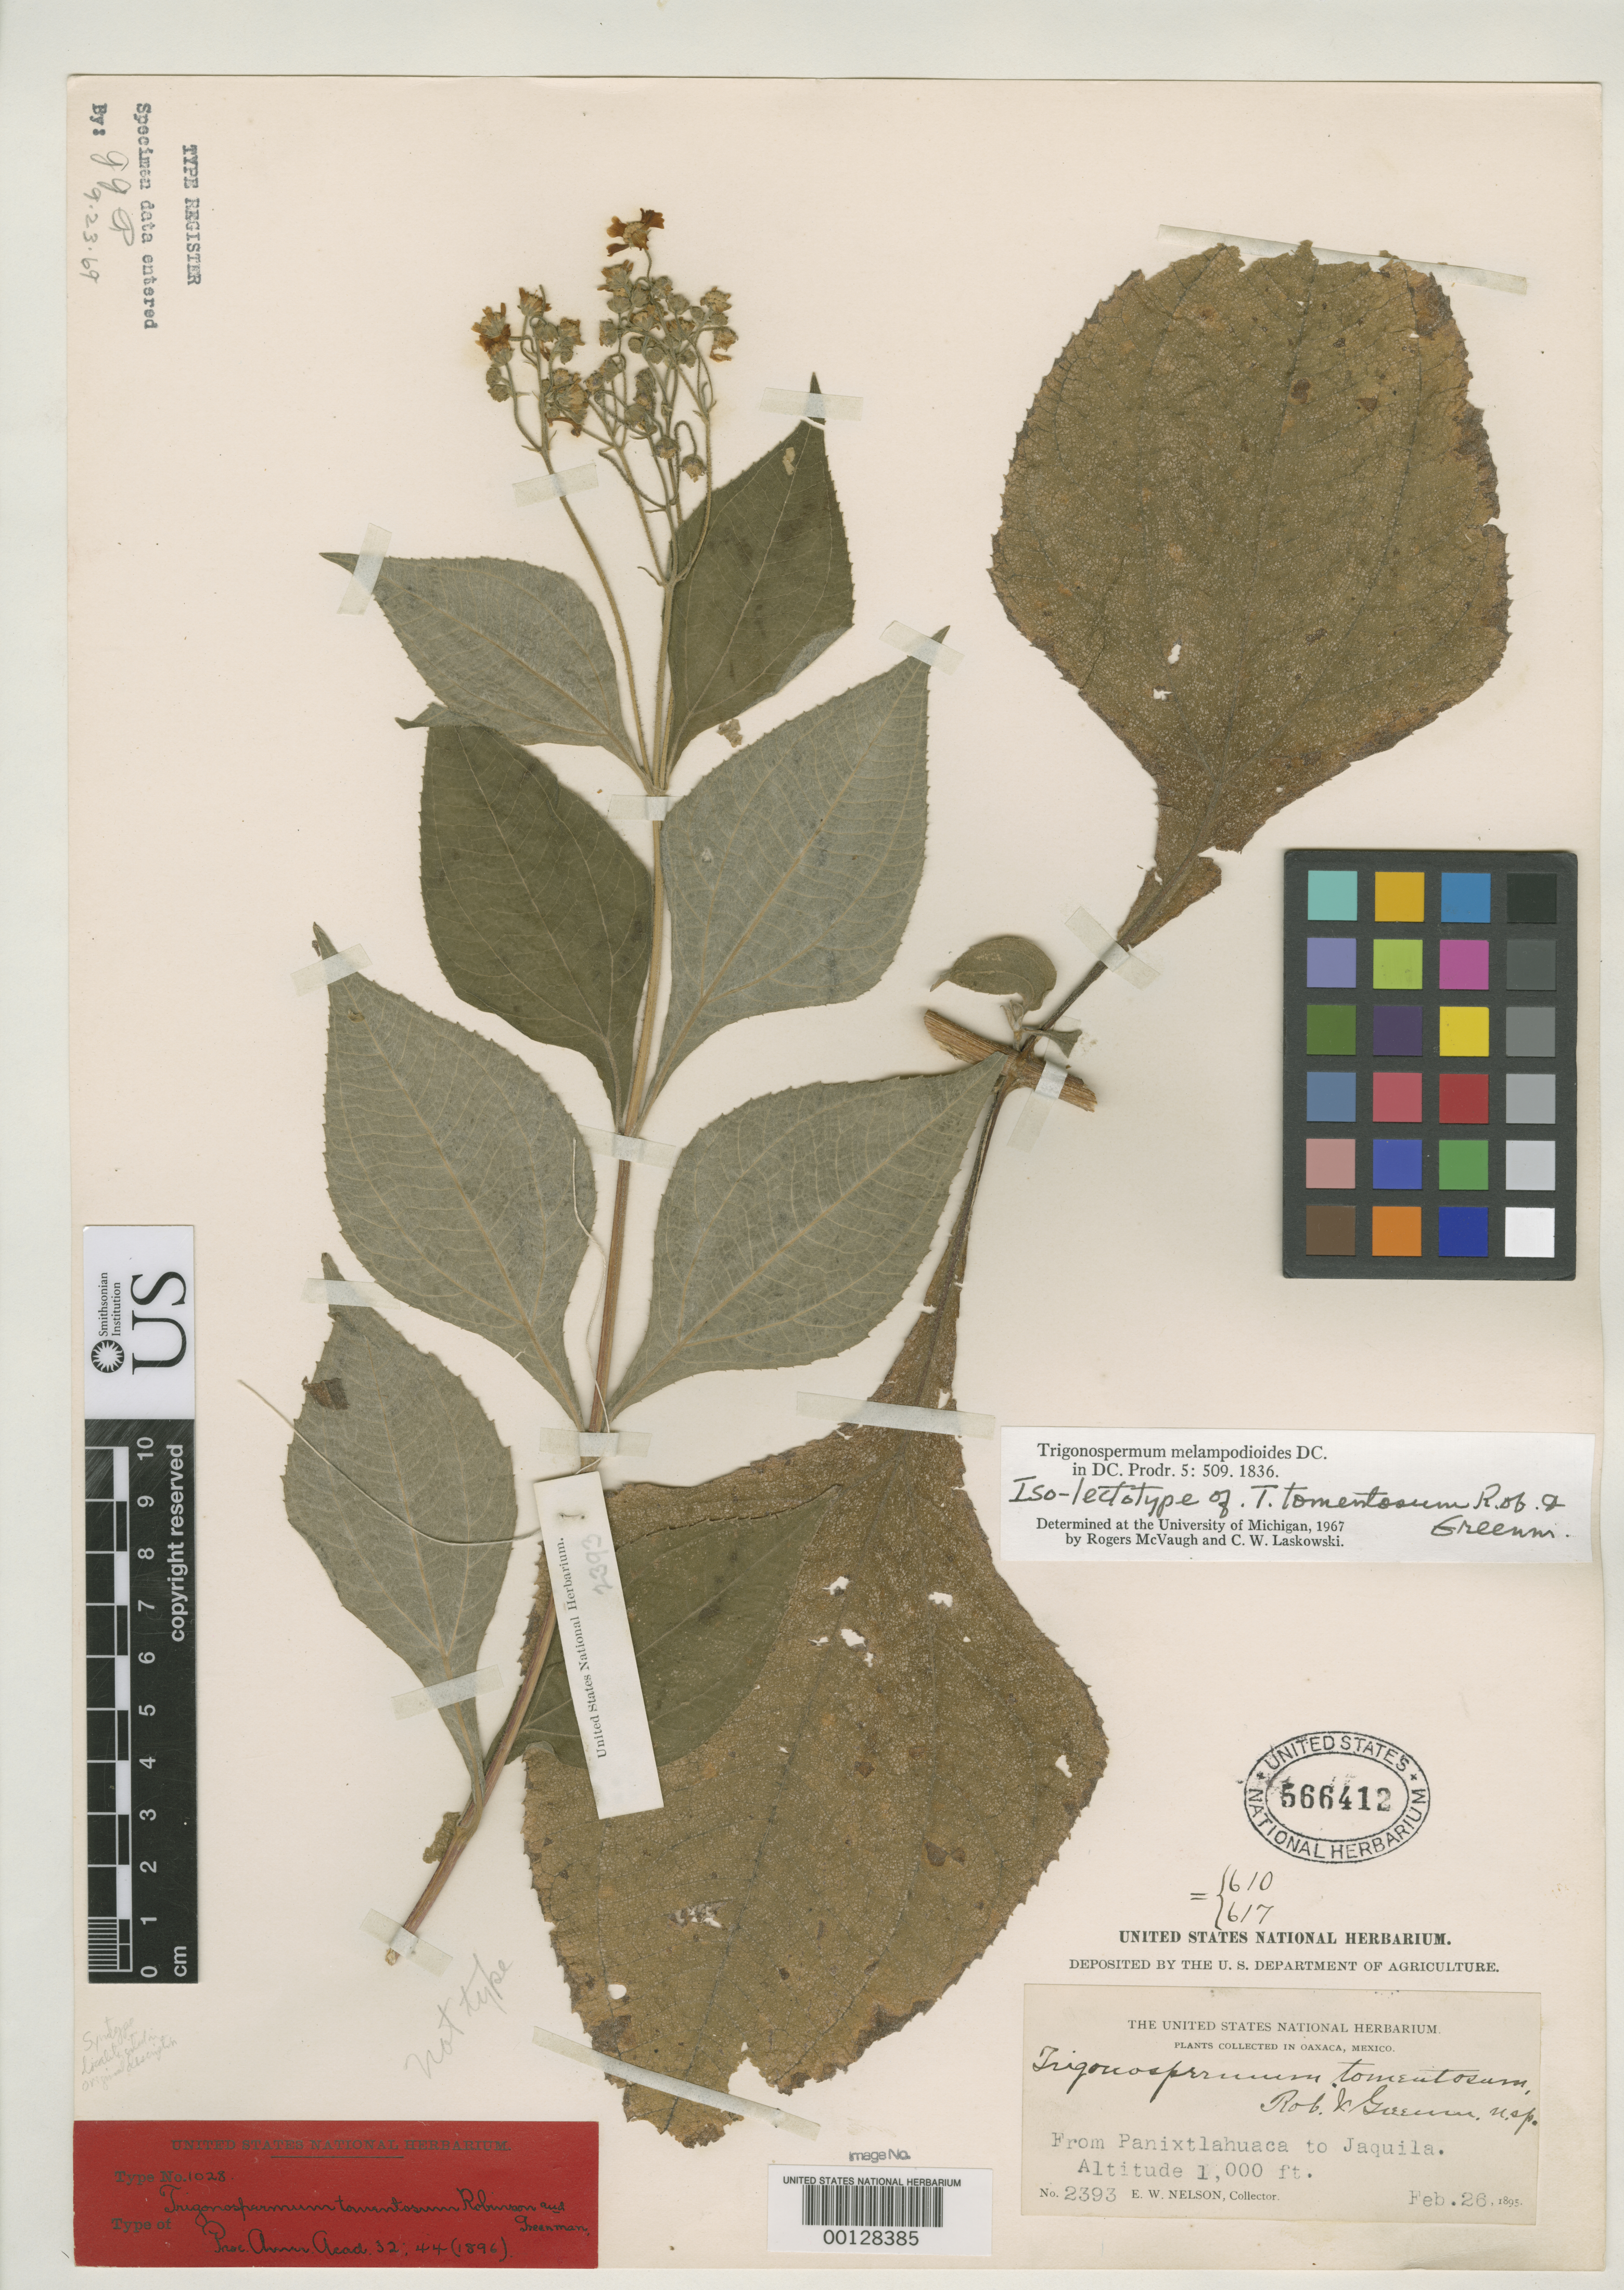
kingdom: Plantae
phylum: Tracheophyta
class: Magnoliopsida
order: Asterales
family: Asteraceae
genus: Trigonospermum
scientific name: Trigonospermum tomentosum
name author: B.L. Rob. & Greenm.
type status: Isolectotype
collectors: E. W. Nelson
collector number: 2393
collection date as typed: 26 Feb 1895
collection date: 1895-02-26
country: Mexico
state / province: Oaxaca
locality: Between Panixtlahuaca and Jaquila.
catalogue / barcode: US 566412